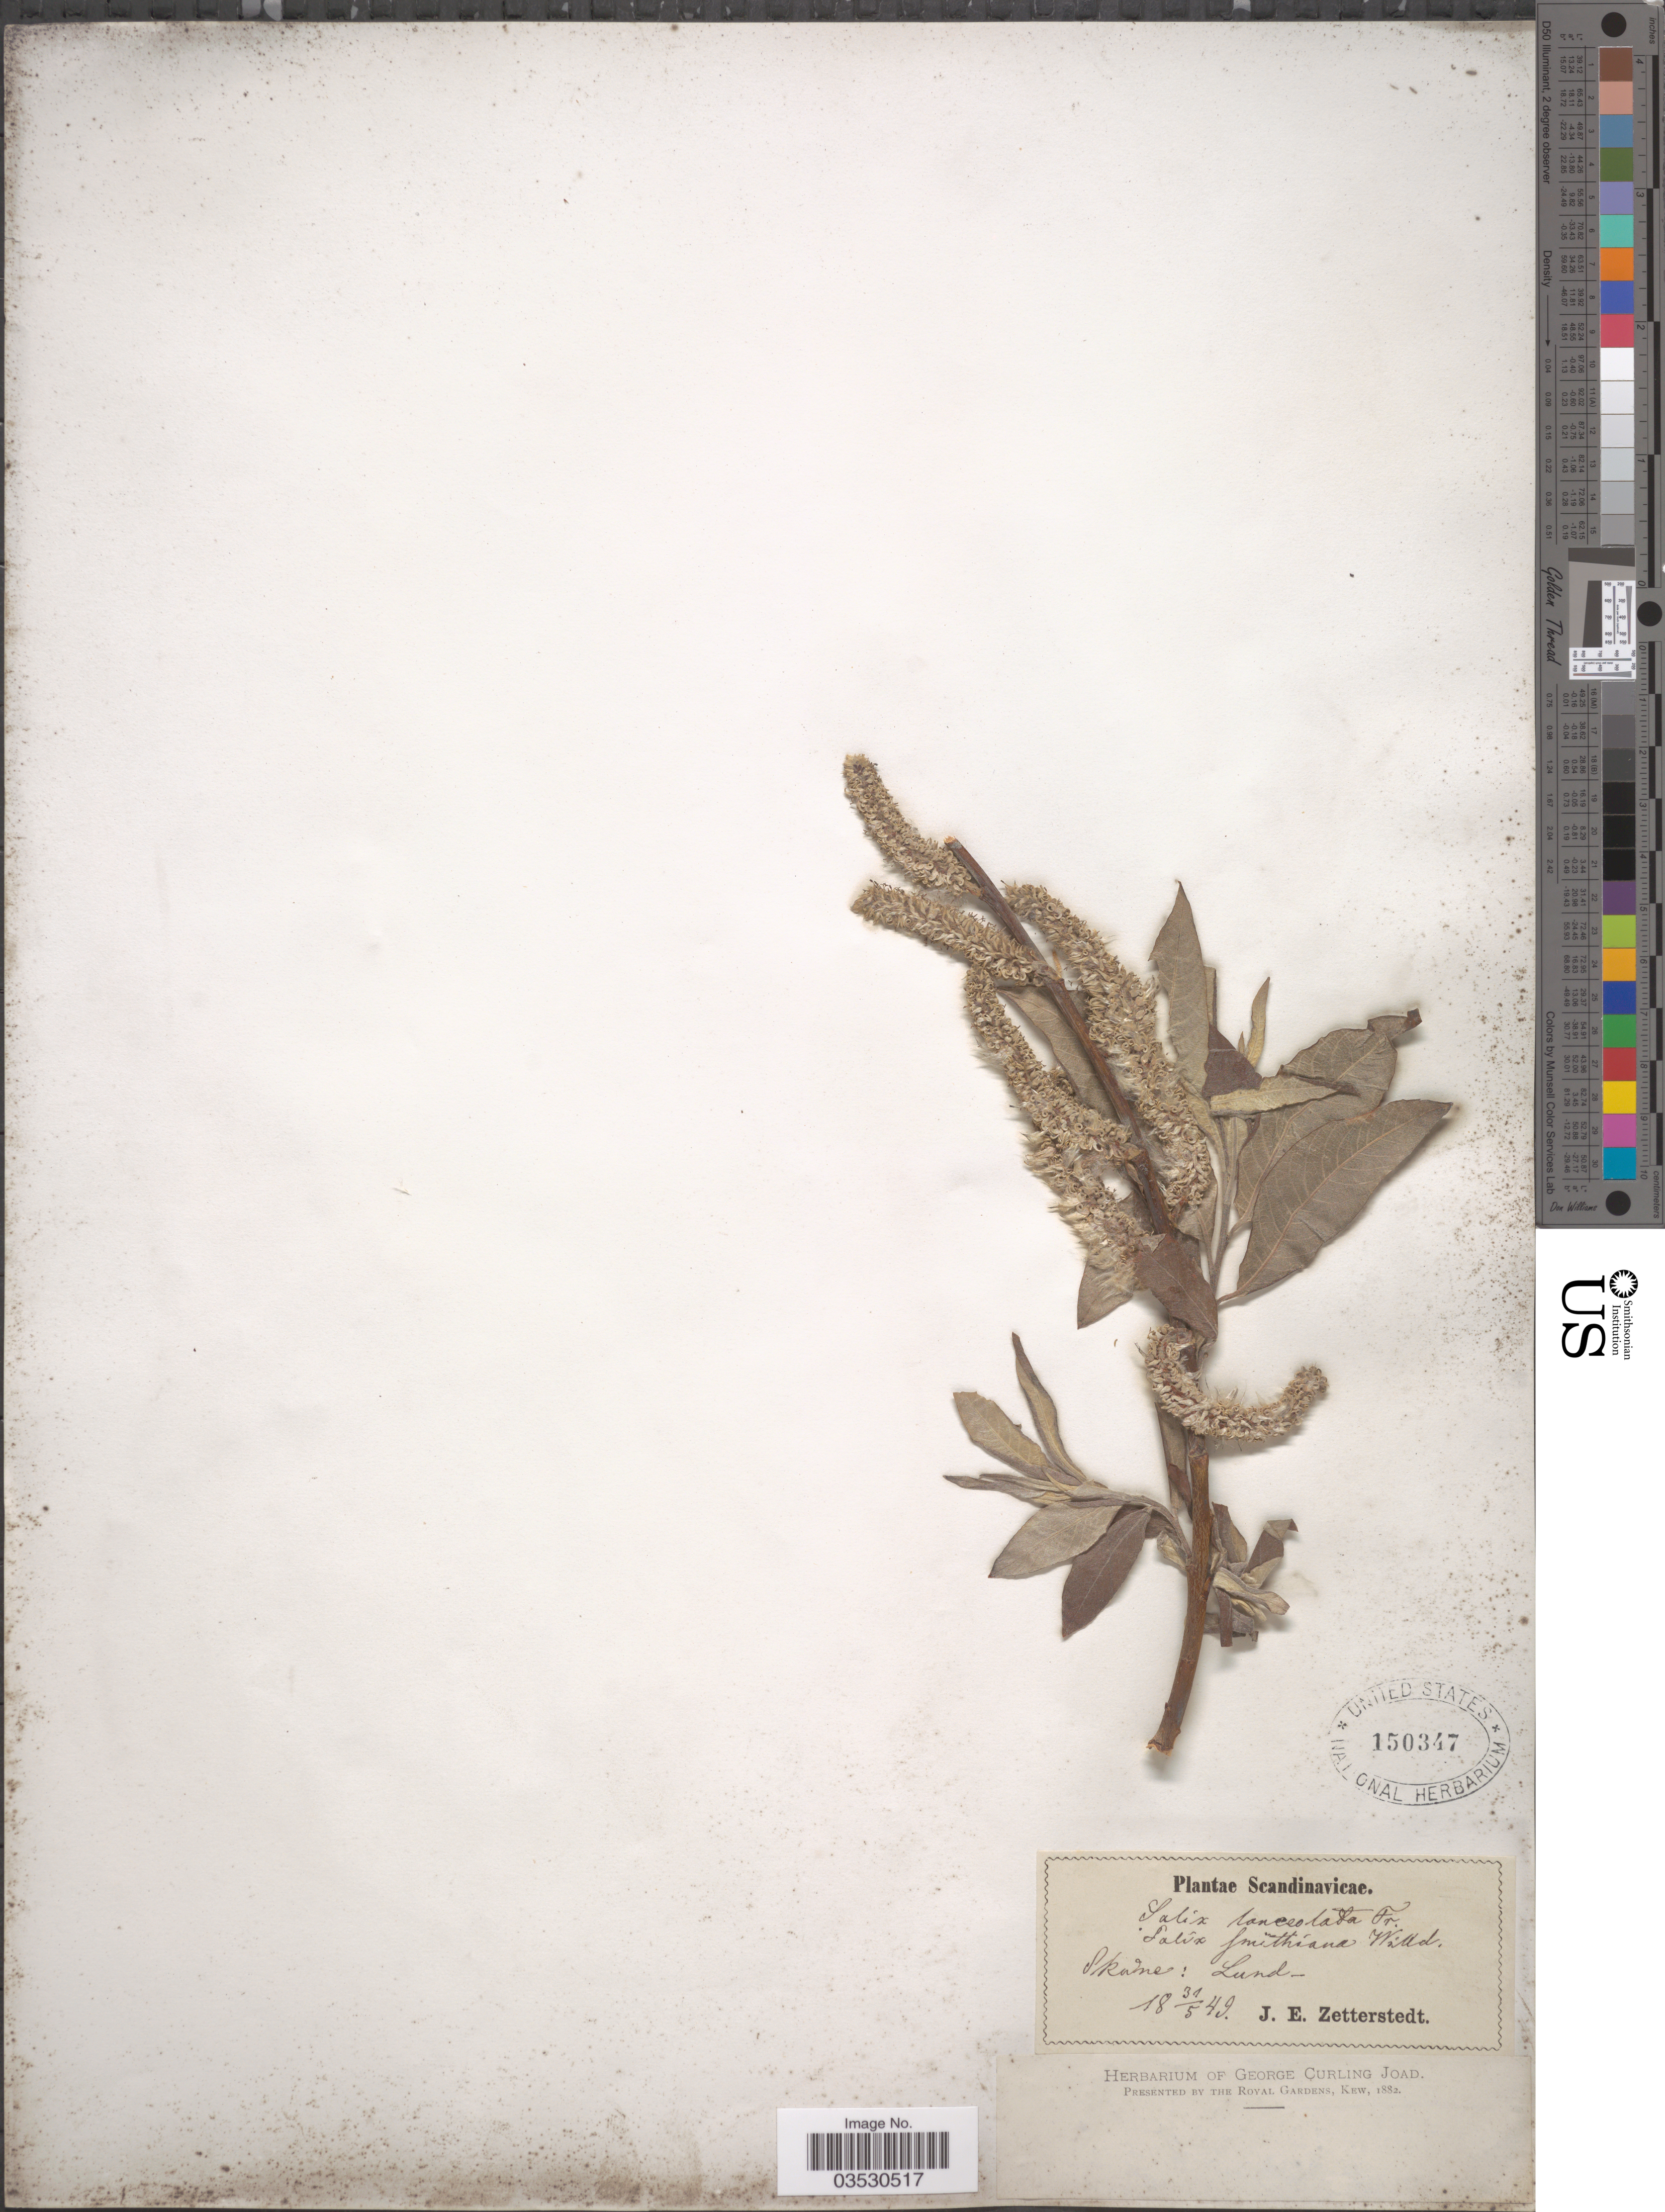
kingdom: Plantae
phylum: Tracheophyta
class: Magnoliopsida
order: Malpighiales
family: Salicaceae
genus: Salix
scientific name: Salix lanceolata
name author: Fr.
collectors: J.E. Zetterstedt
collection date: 1849-05-31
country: Sweden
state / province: Skåne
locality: Scandinavicae. Lund.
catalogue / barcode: US 150347